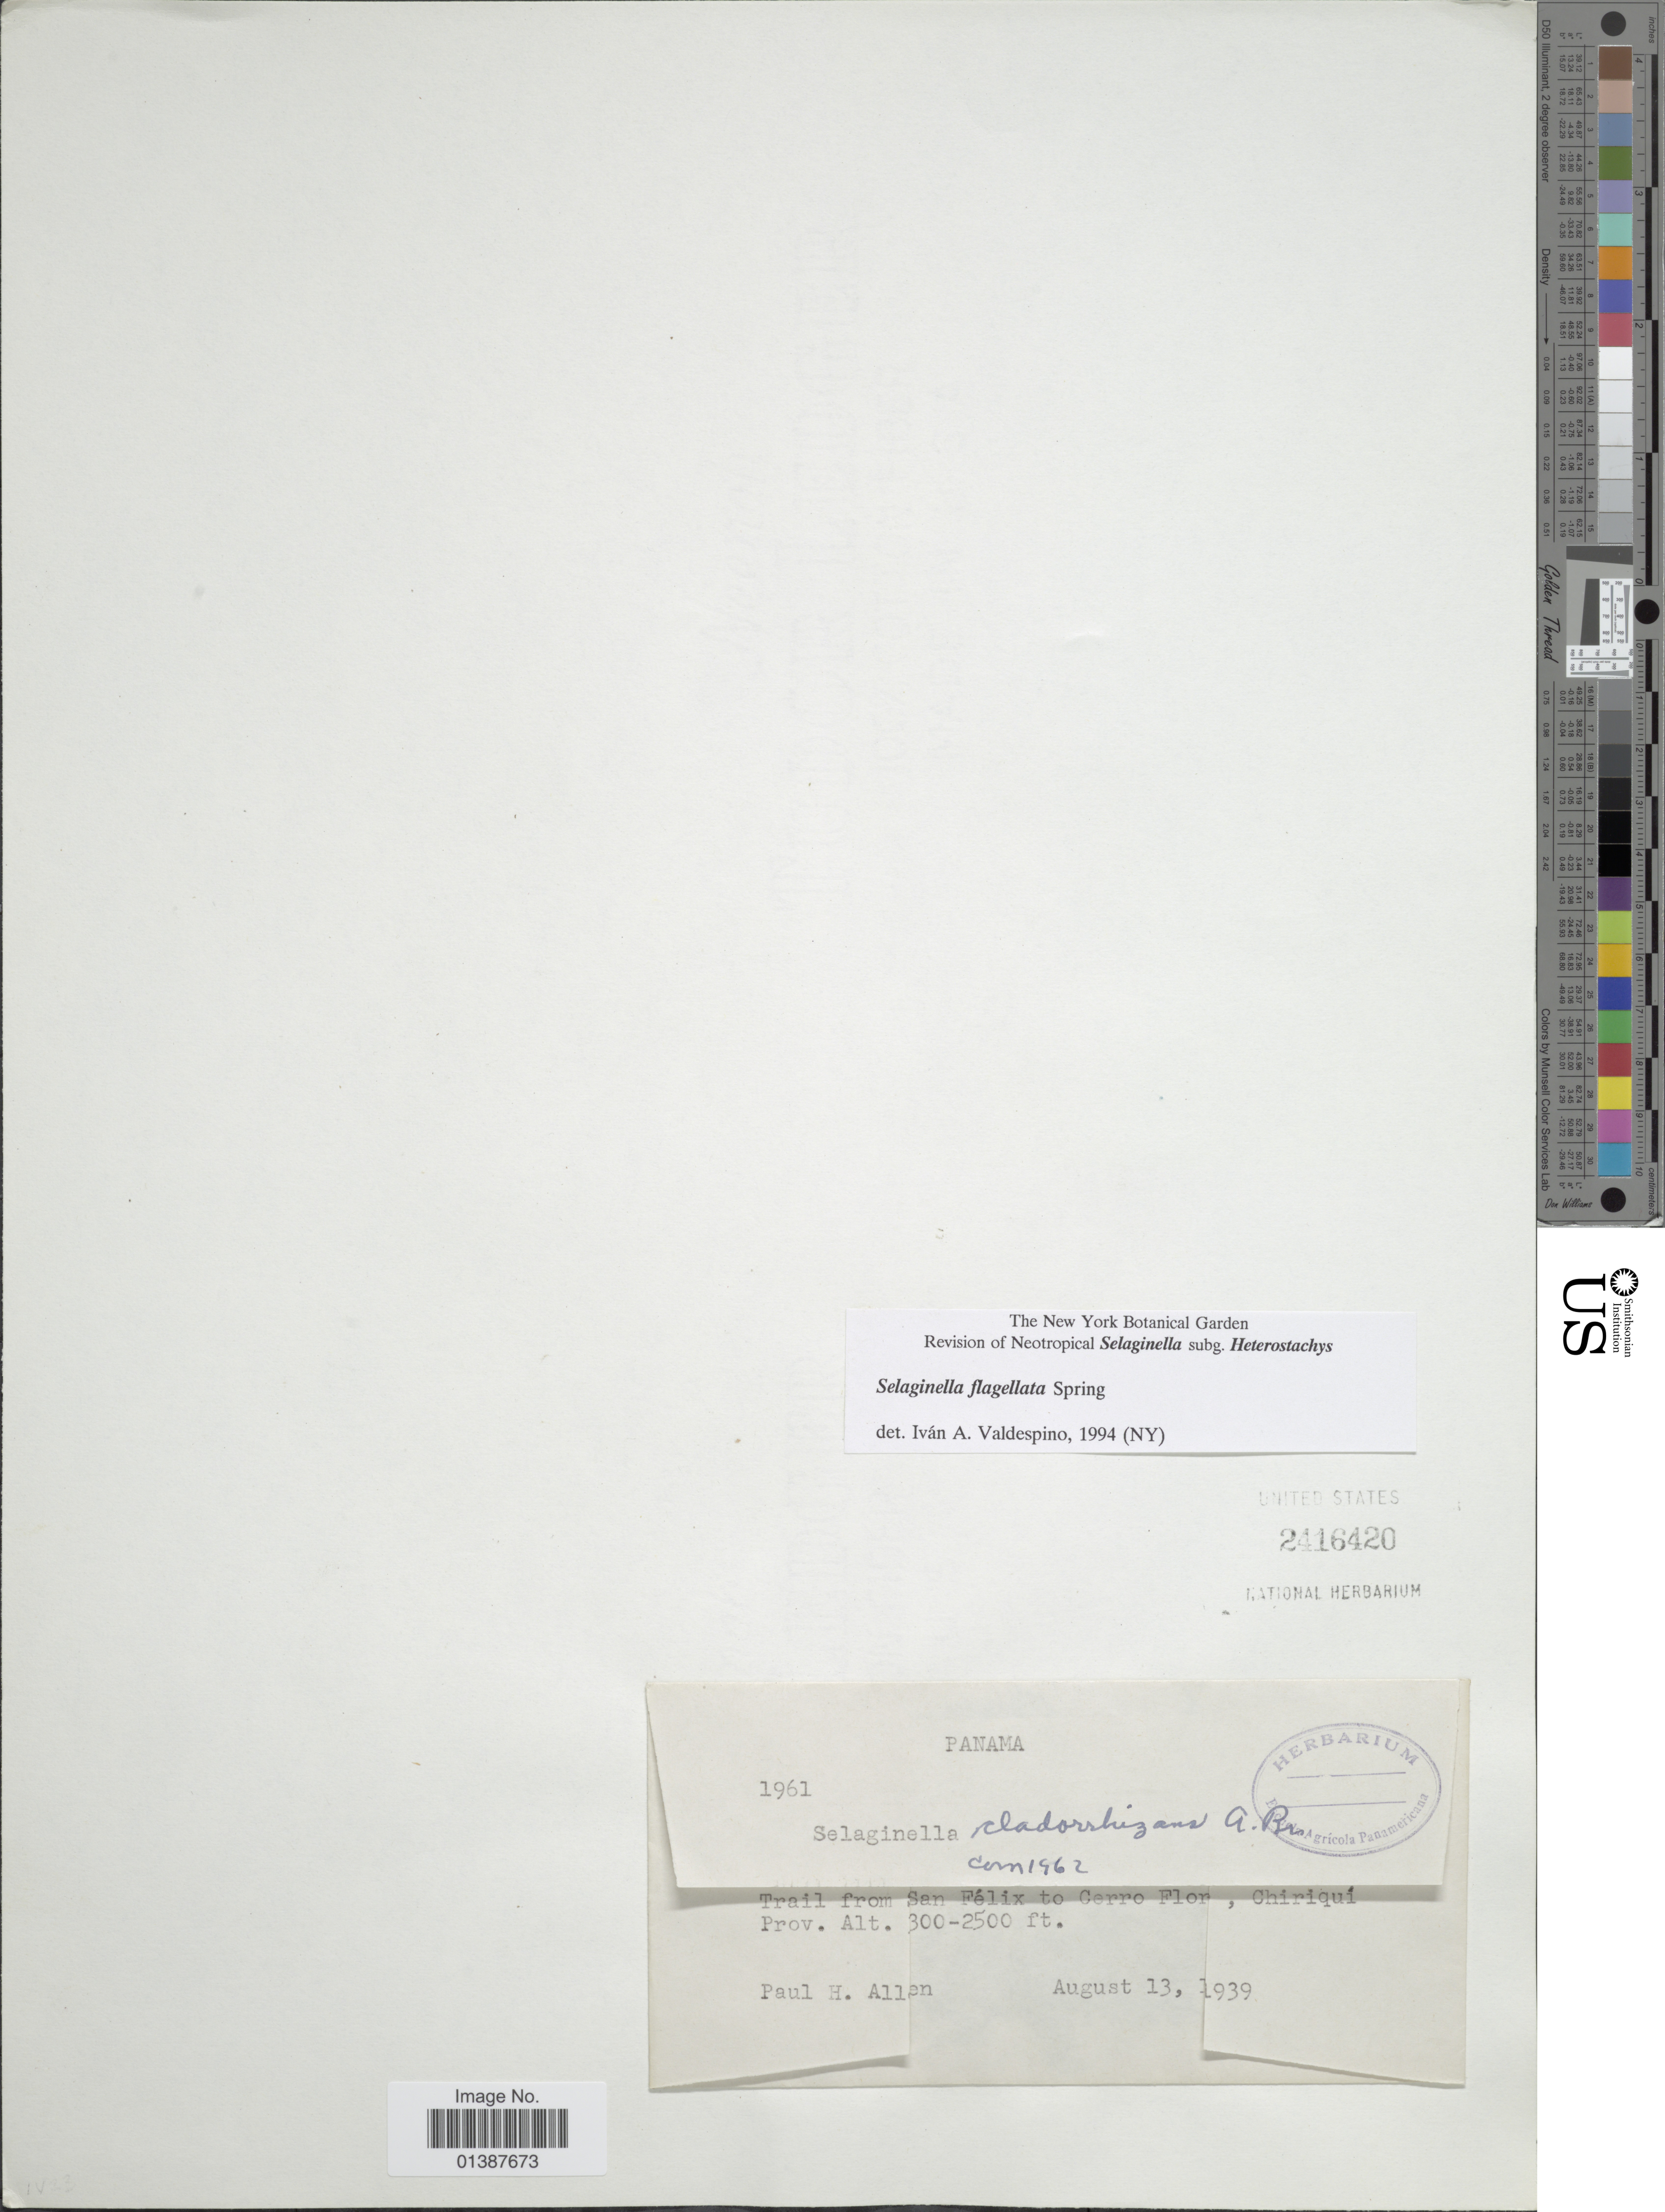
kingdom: Plantae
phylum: Tracheophyta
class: Lycopodiopsida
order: Selaginellales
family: Selaginellaceae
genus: Selaginella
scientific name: Selaginella flagellata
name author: Spring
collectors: P. H. Allen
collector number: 1961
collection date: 1939-08-13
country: Panama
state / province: Chiriqui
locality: Trail from San Félix to Cerro Flor, Chiriqui Prov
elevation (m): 91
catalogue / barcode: US 2416420